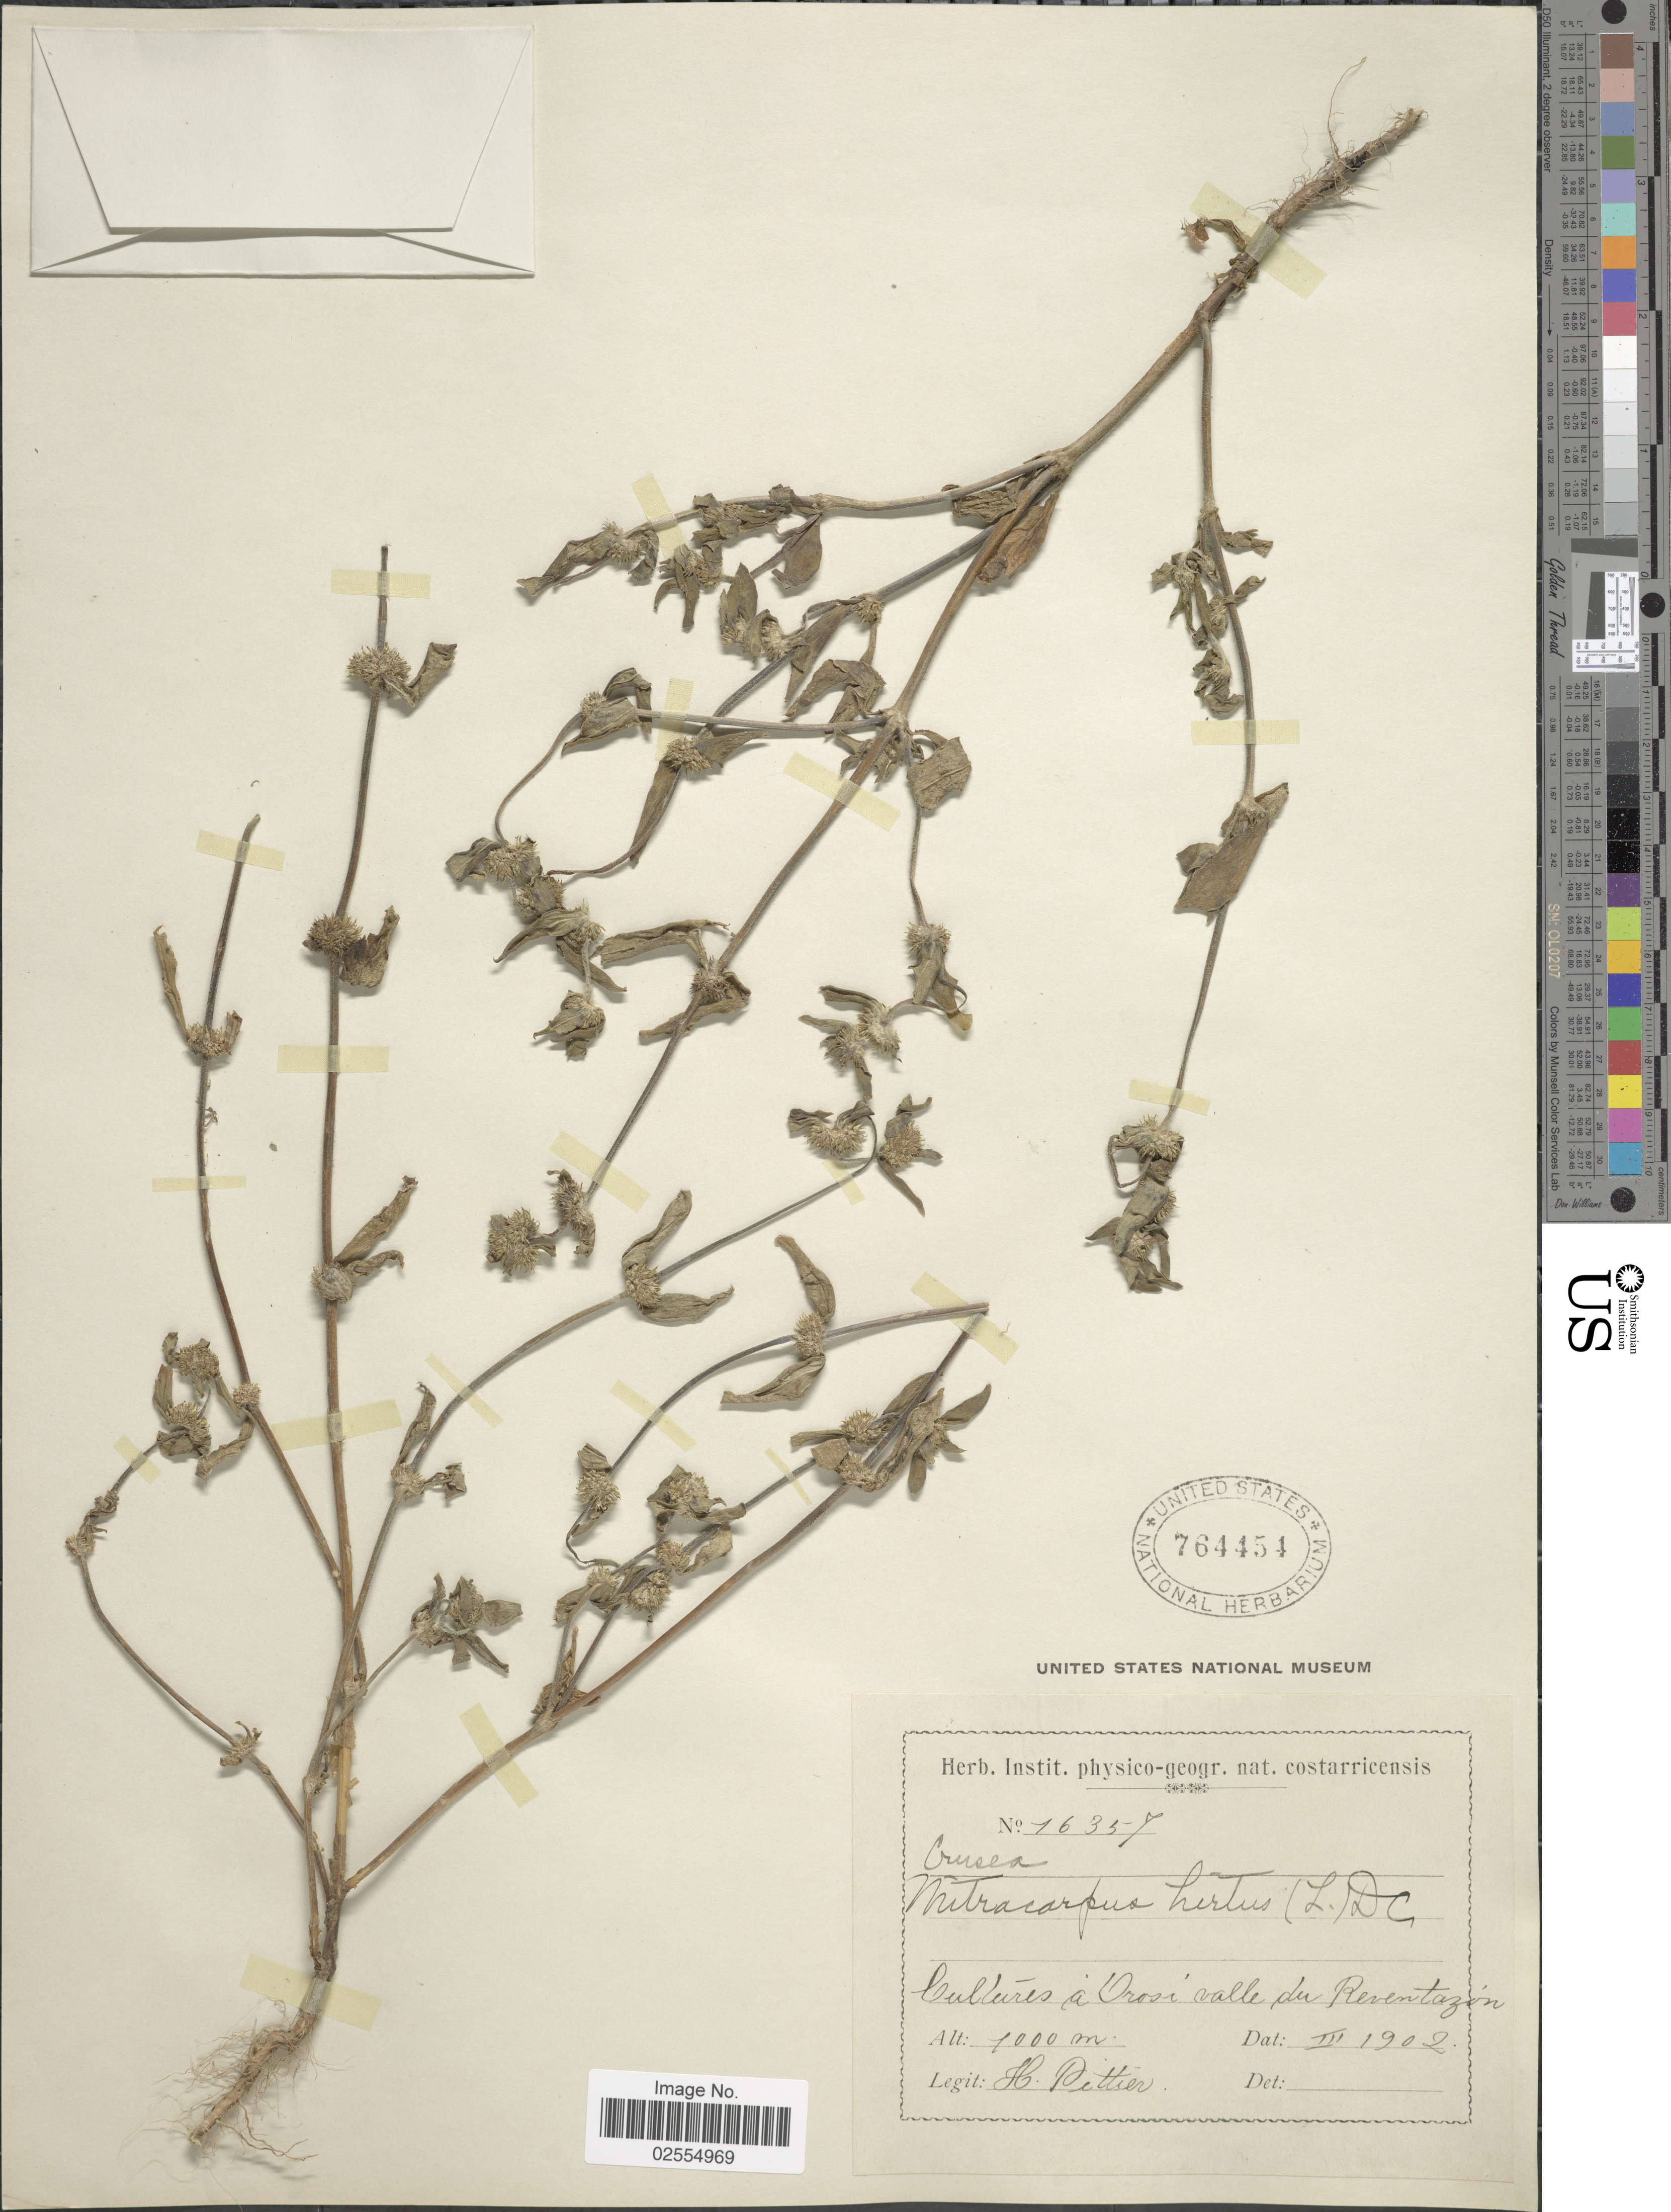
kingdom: Plantae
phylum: Tracheophyta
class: Magnoliopsida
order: Gentianales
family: Rubiaceae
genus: Mitracarpus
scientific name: Mitracarpus hirtus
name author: (L.) DC.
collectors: H. F. Pittier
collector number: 16357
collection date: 1902-03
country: Costa Rica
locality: Orosi valle du Reventazon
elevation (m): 1000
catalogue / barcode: US 764454